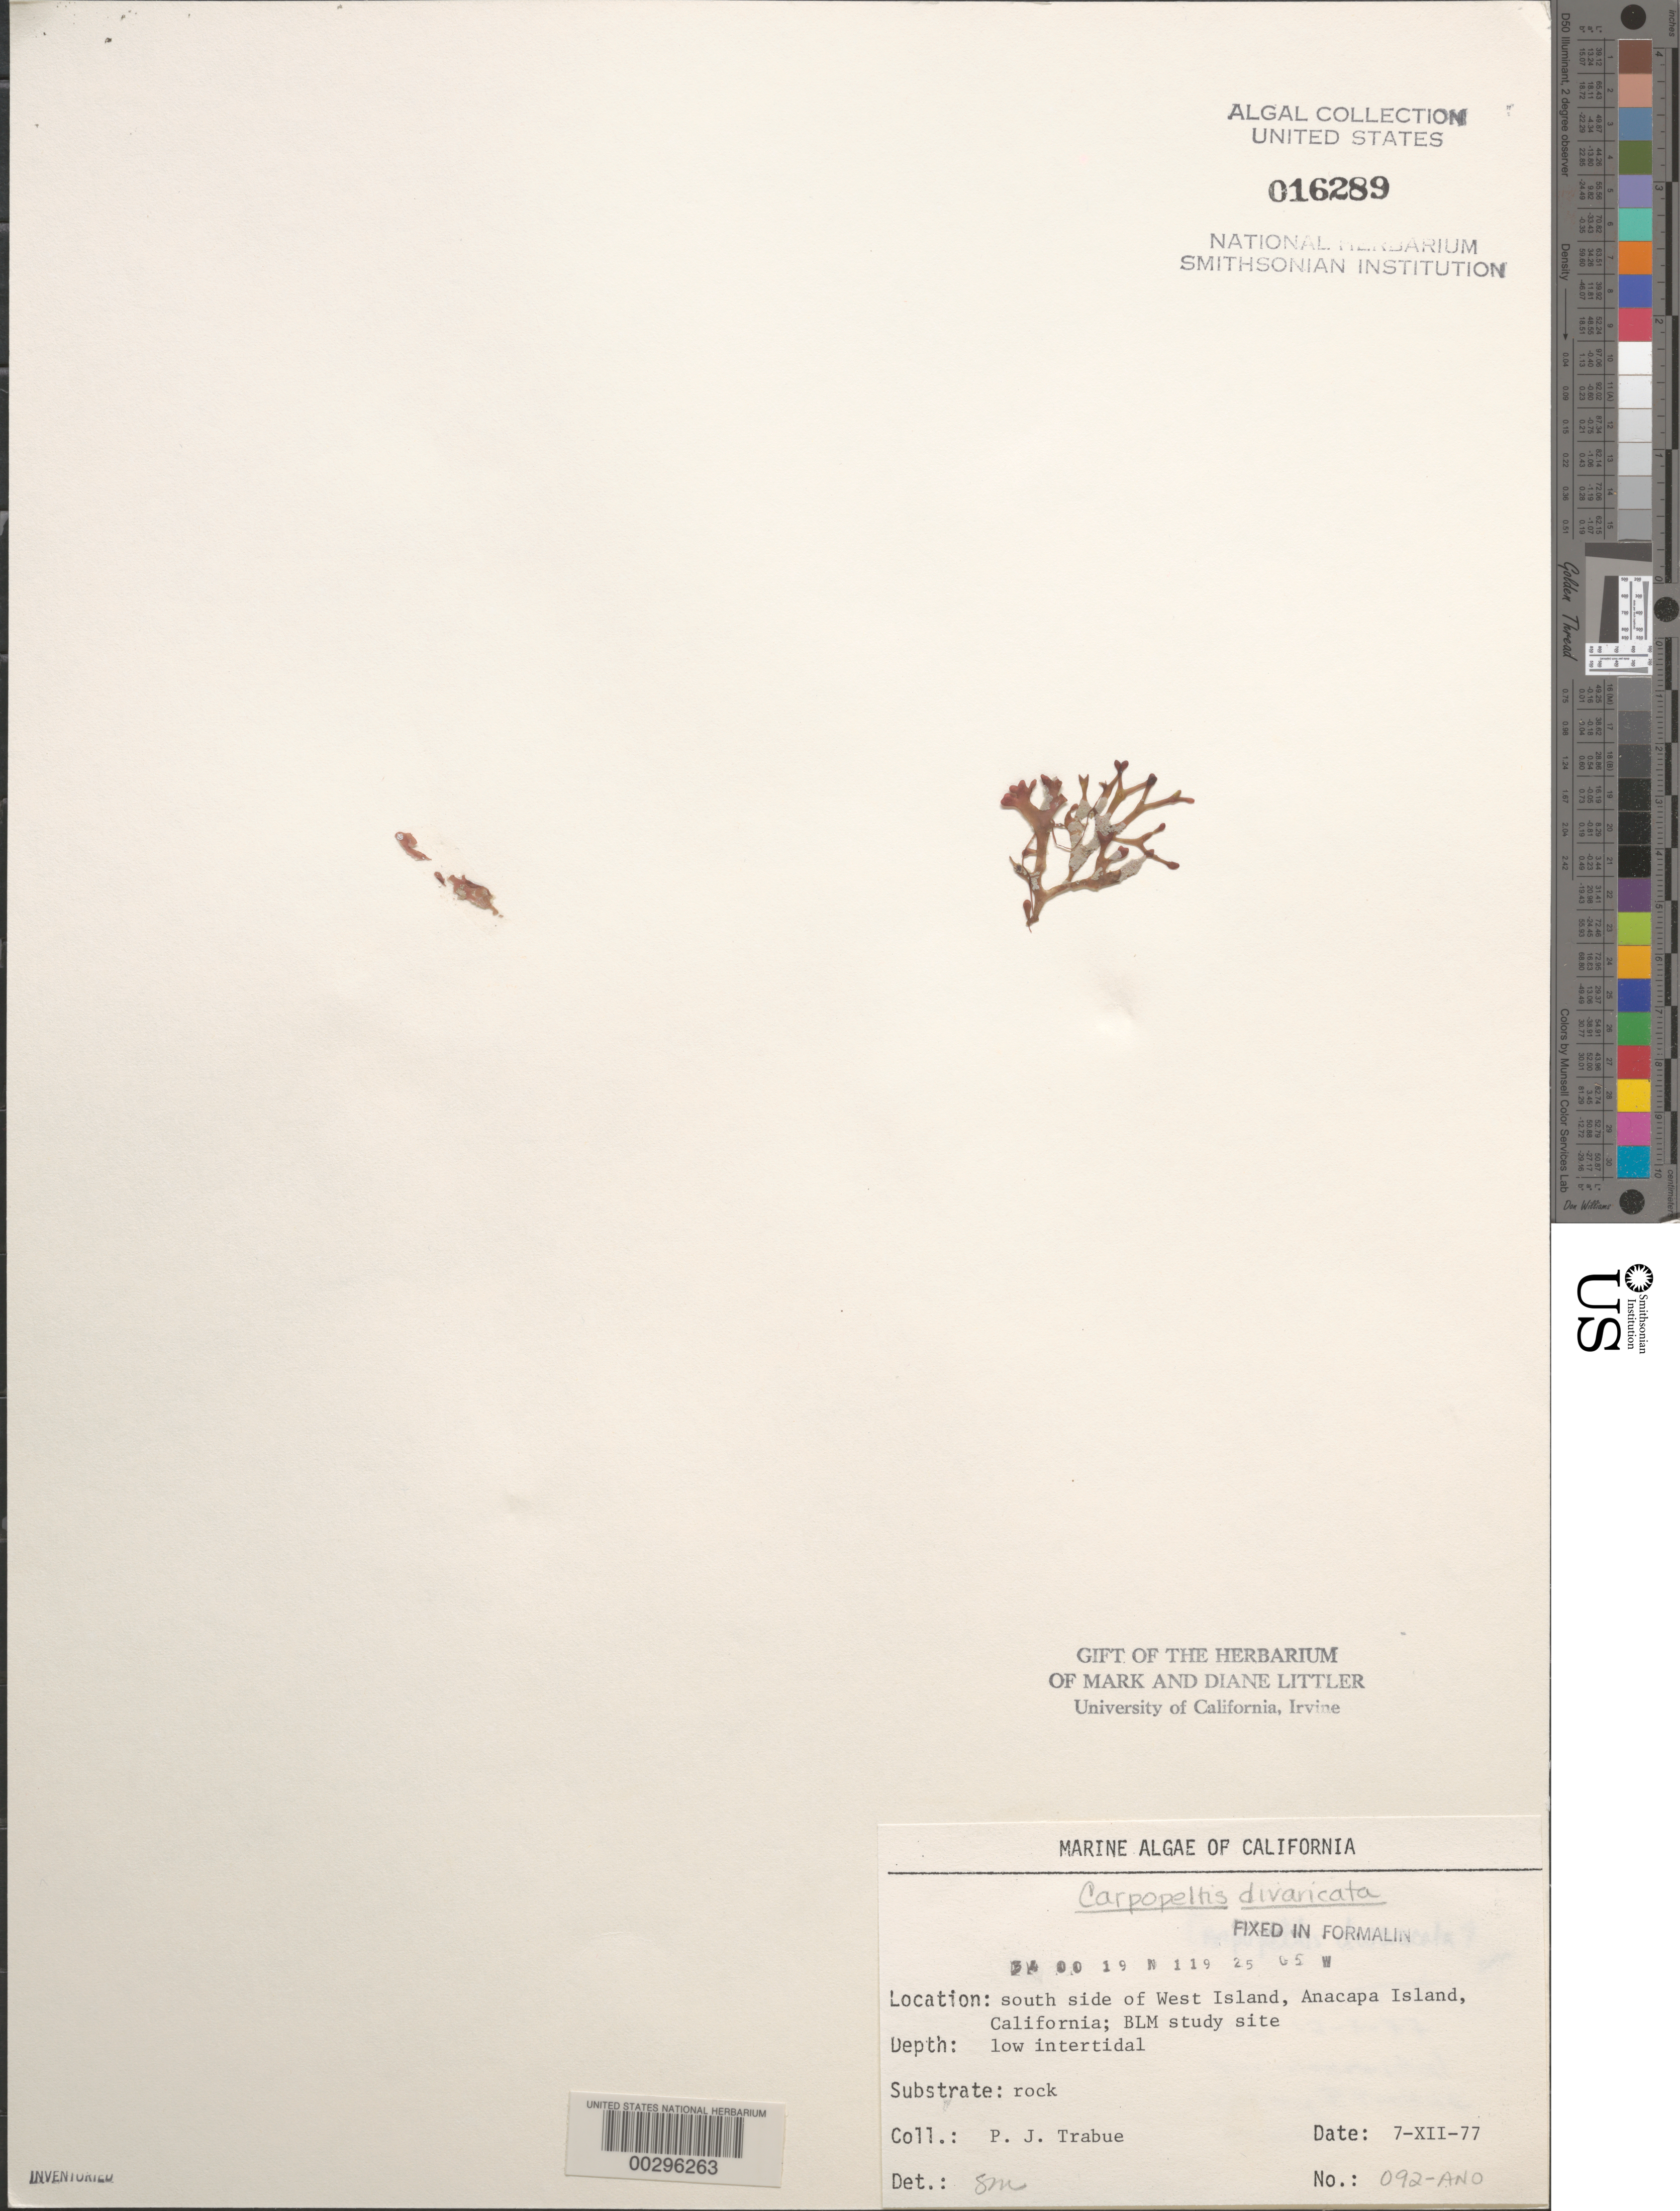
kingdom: Plantae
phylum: Rhodophyta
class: Florideophyceae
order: Halymeniales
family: Halymeniaceae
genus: Grateloupia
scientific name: Grateloupia chiangii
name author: S. Kawaguchi & H.W. Wang in H.W. Wang et al.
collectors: P. J. Trabue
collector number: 092-ANO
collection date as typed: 07 Dec 1977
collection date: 1977-12-07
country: United States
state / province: California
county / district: Ventura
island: Anacapa Island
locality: South side of west island, near Cat Rock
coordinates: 34 00'19"N, 119 25'05"W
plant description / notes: BLM-SOCALBIGHT Rocky Intertidal Survey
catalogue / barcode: US 16289